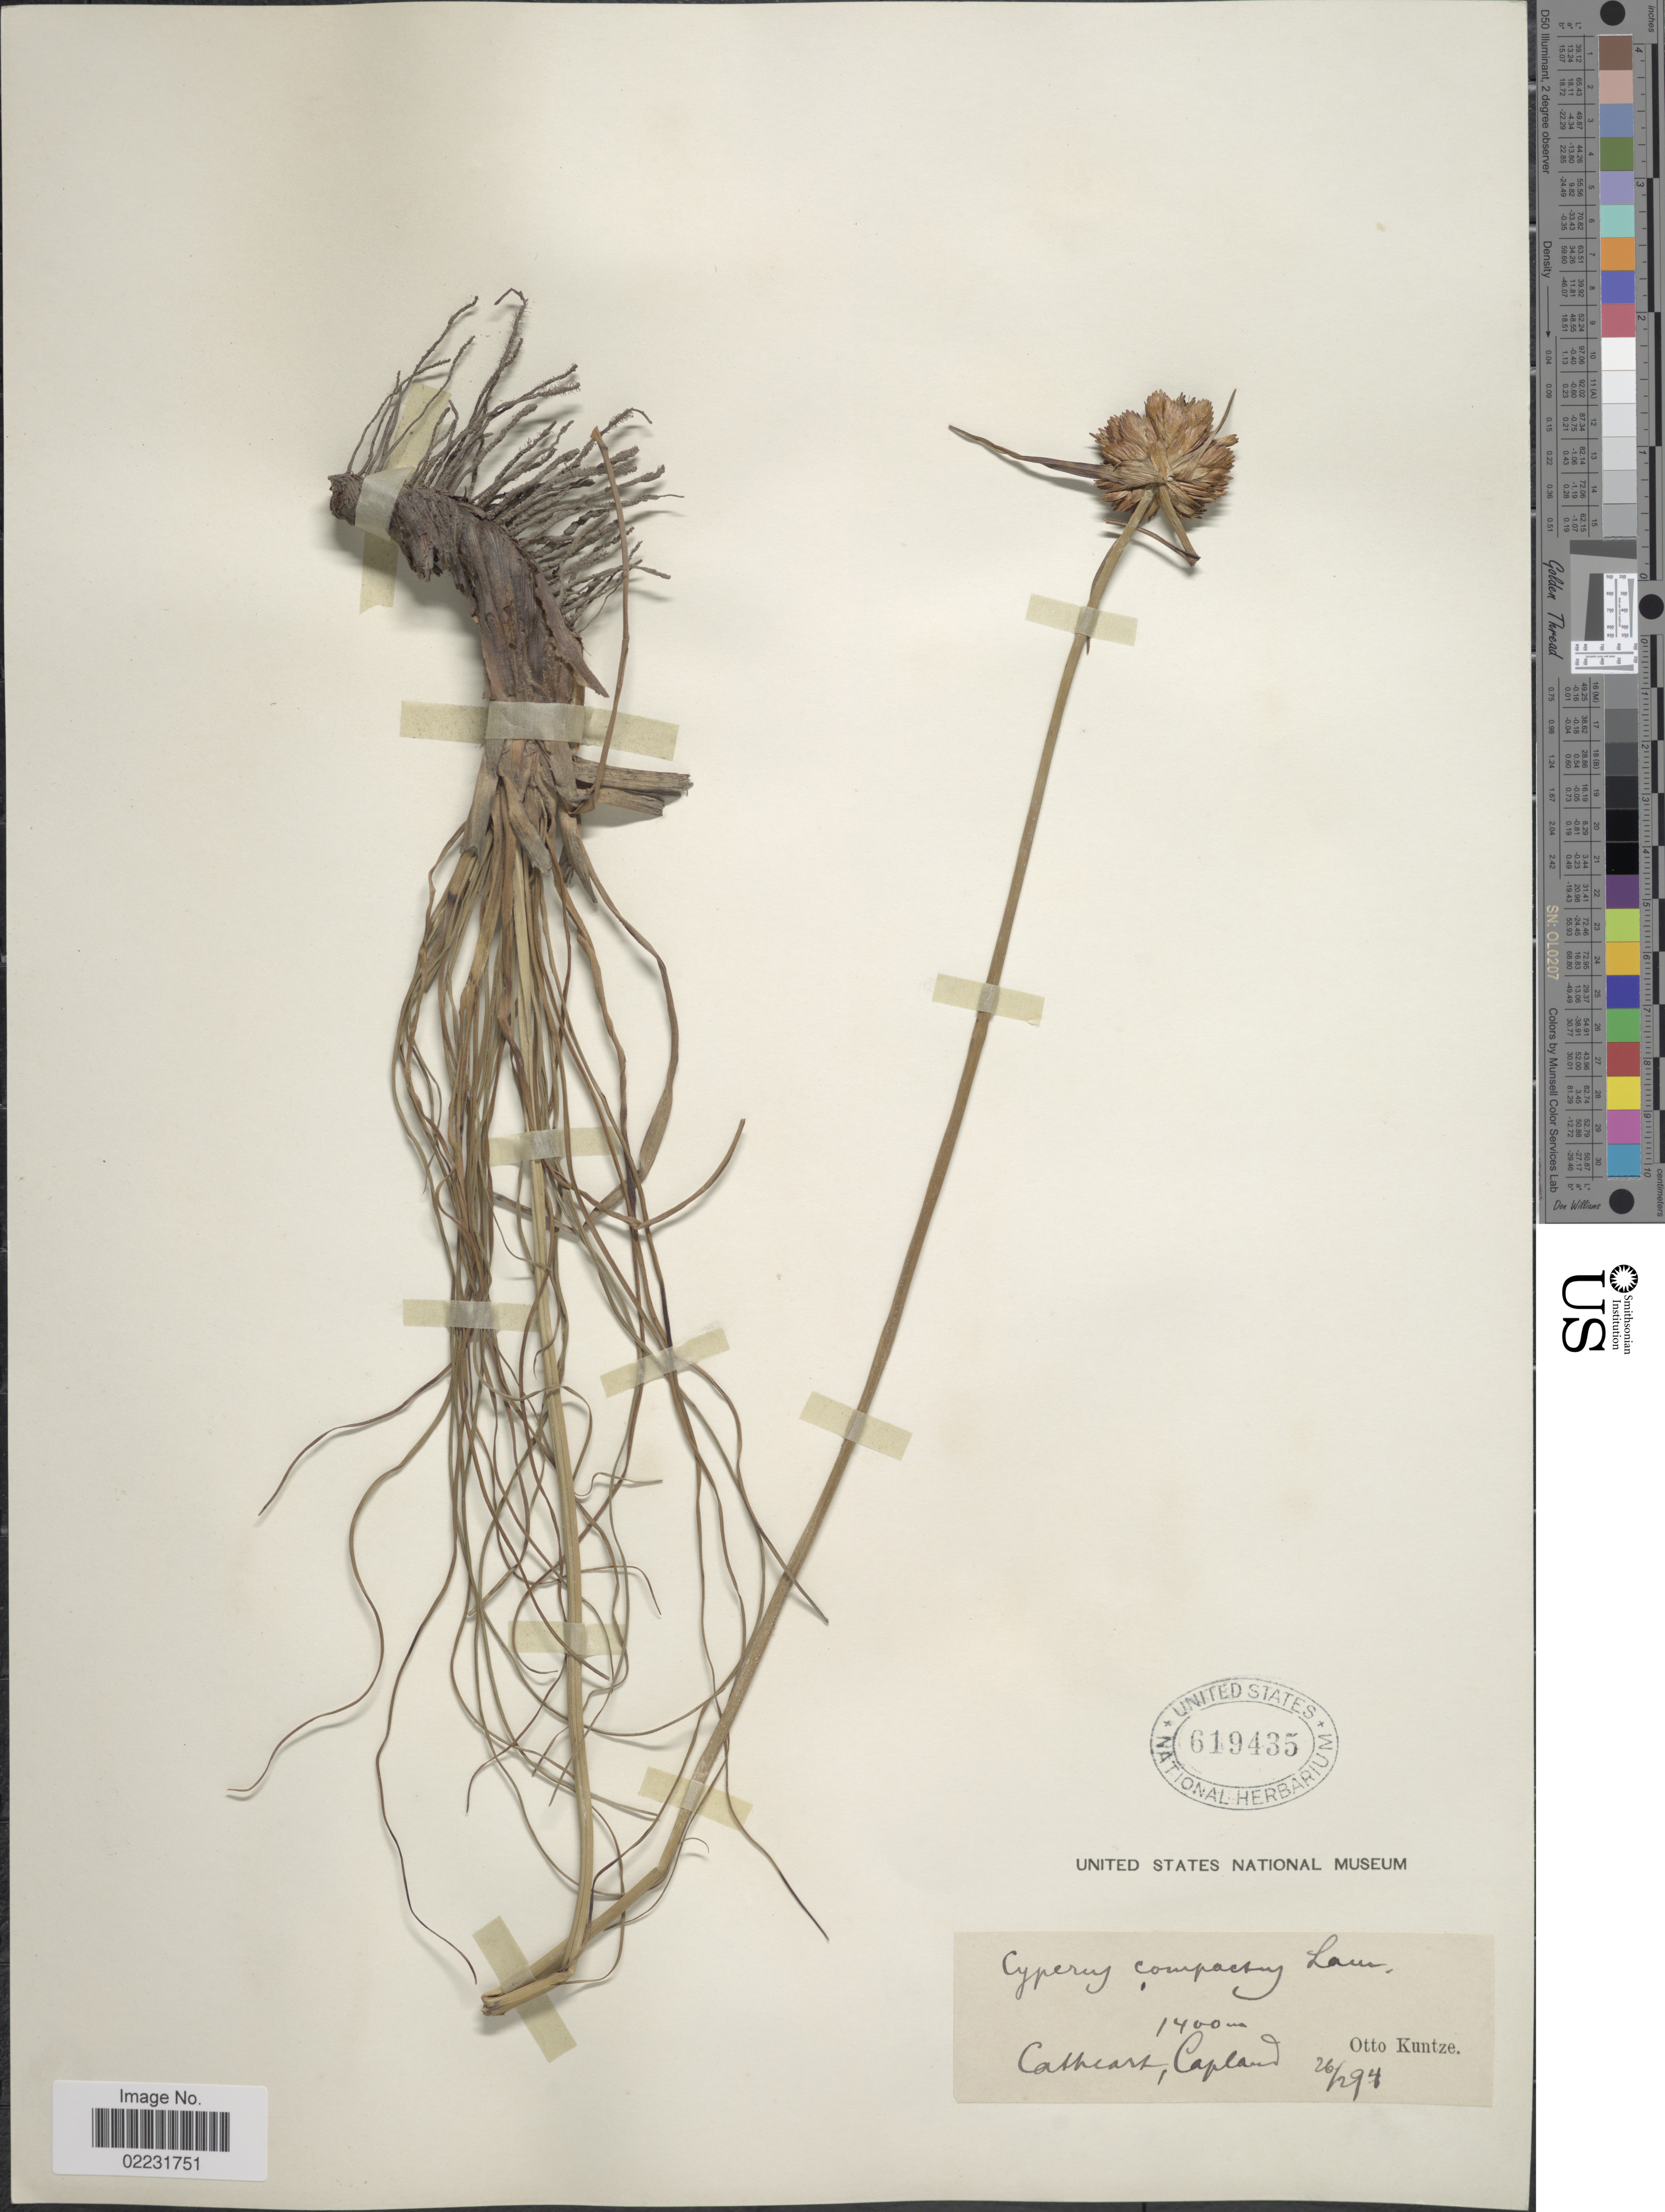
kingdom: Plantae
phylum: Tracheophyta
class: Liliopsida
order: Poales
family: Cyperaceae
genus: Cyperus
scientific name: Cyperus obtusiflorus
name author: Vahl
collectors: C.E.O. Kuntze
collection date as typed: Transcribed d/m/y: 26/2/94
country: South Africa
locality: Cathcart, Capland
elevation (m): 1400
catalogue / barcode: US 619435